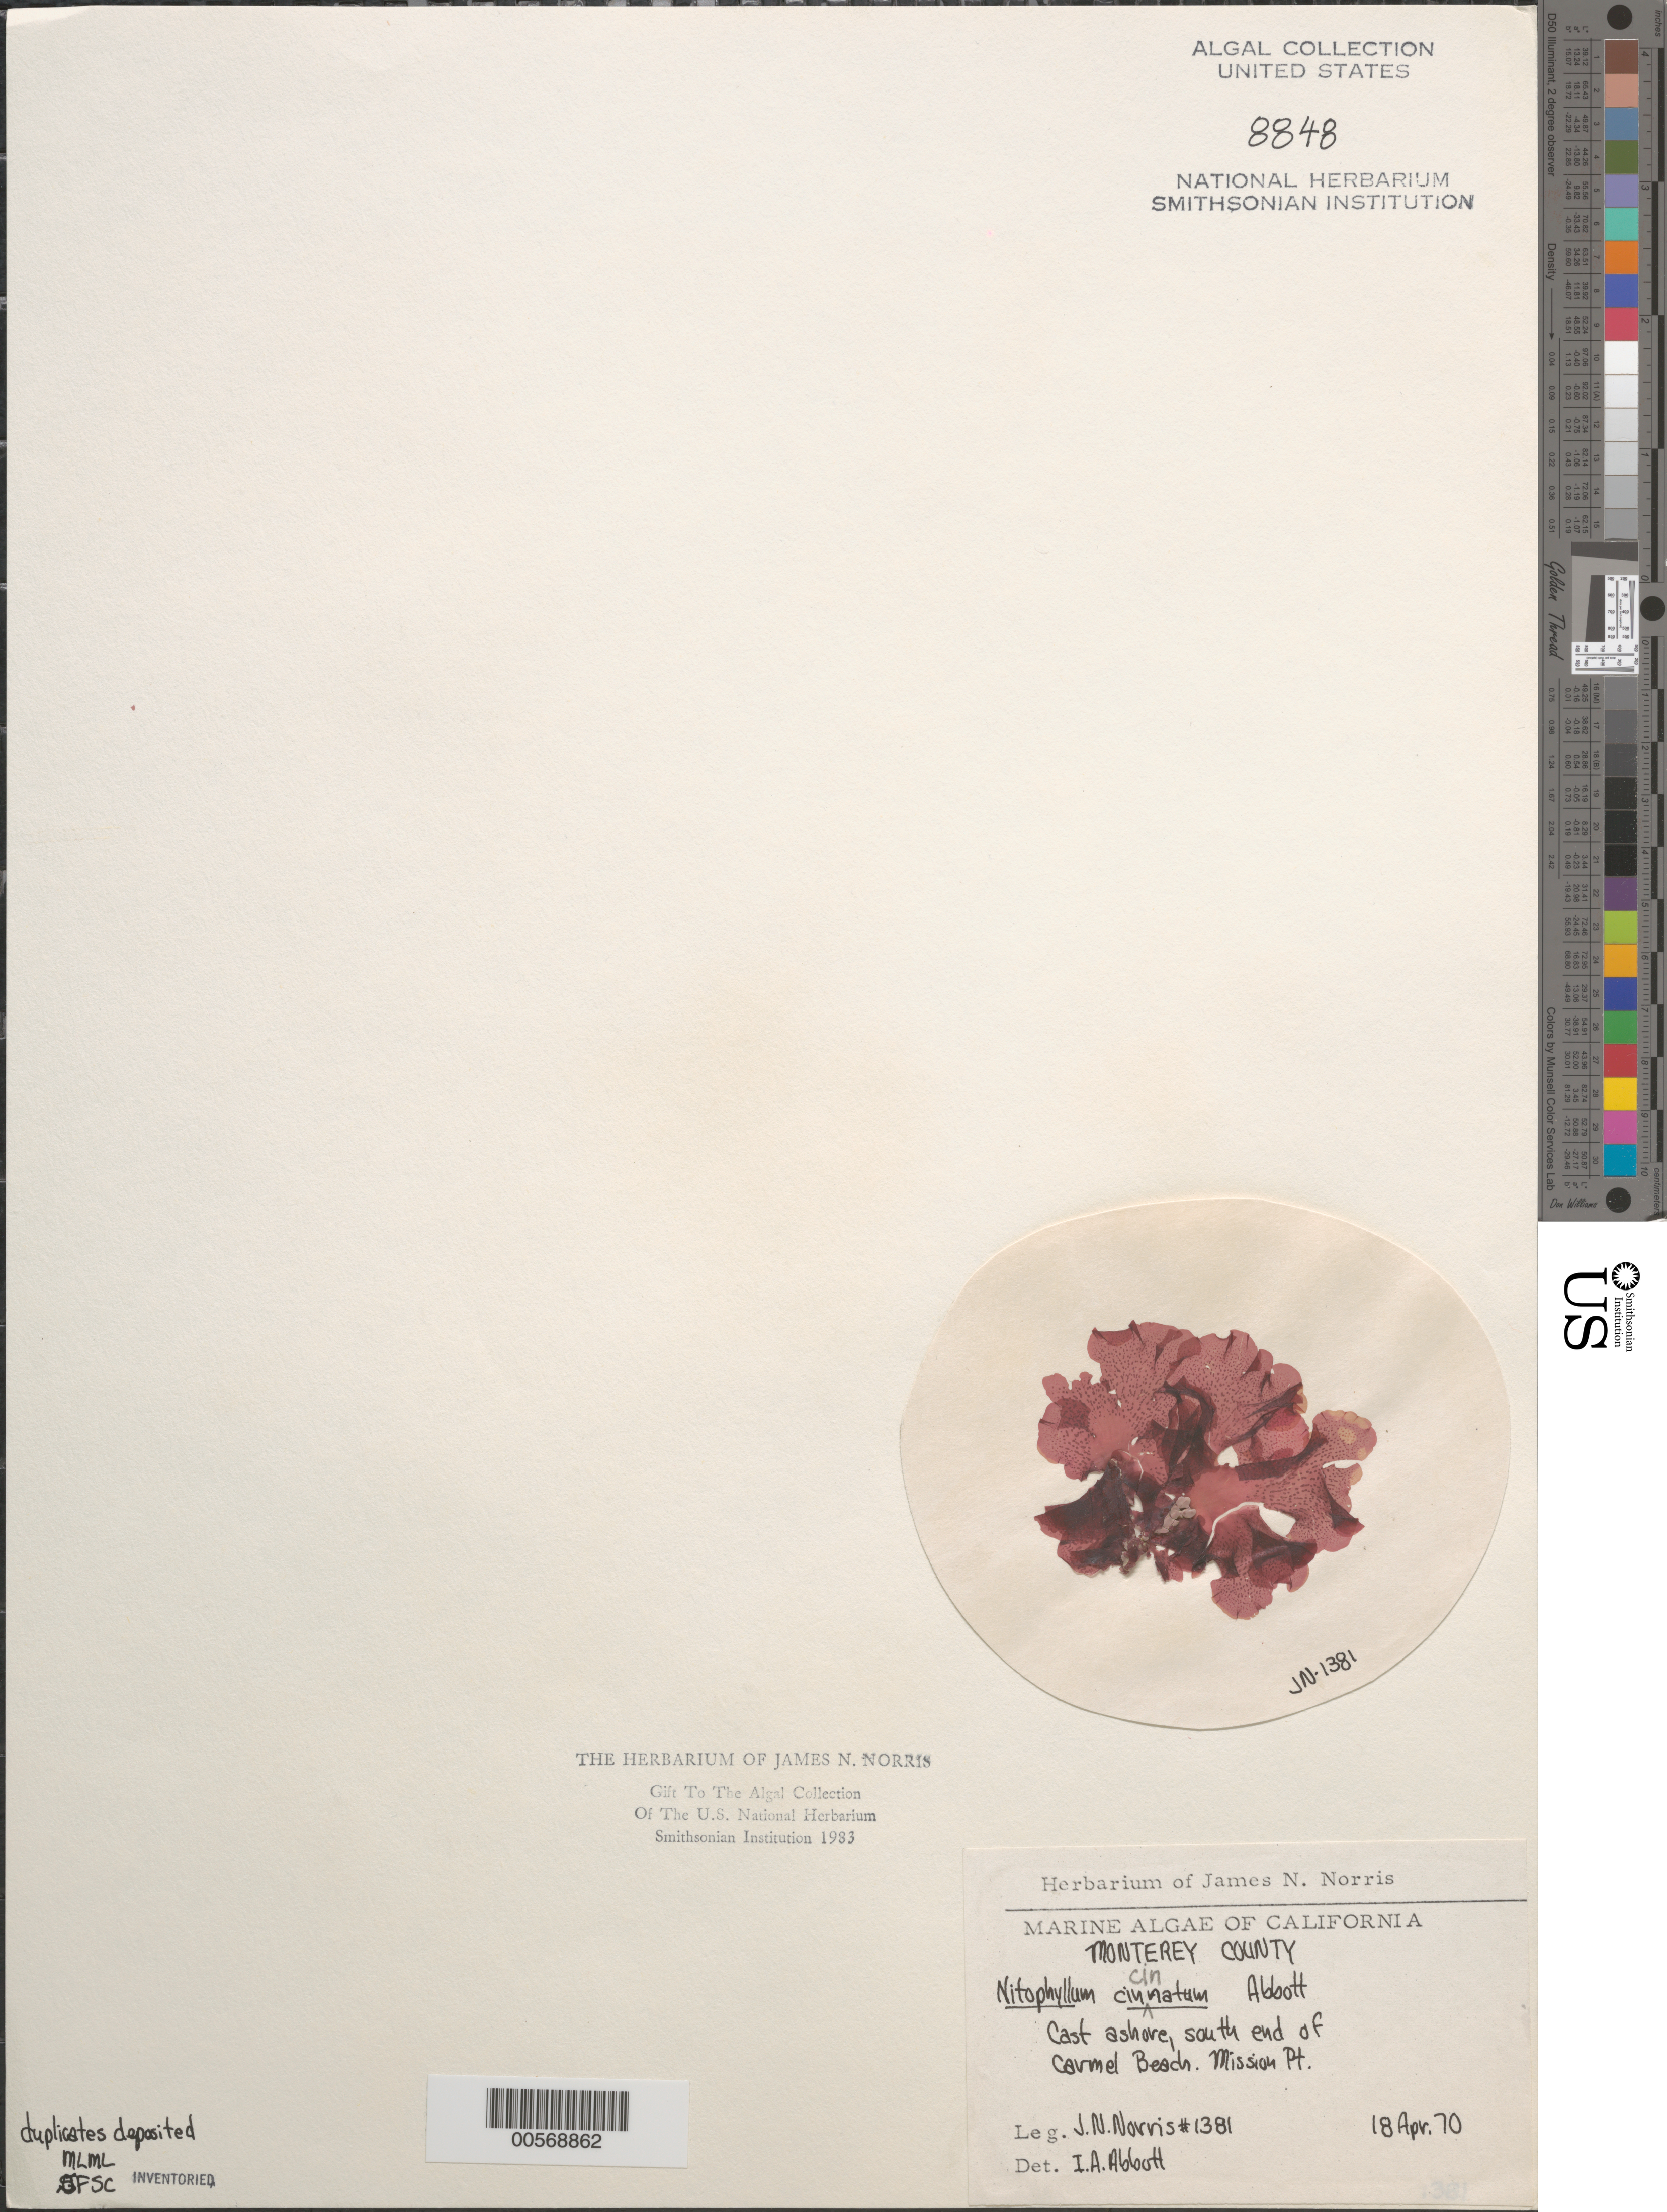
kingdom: Plantae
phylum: Rhodophyta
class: Florideophyceae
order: Ceramiales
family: Delesseriaceae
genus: Nitophyllum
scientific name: Nitophyllum cincinnatum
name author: I.A. Abbott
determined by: Abbott, Isabella A.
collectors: J. N. Norris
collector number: JN-1381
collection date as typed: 18 Apr 1970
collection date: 1970-04-18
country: United States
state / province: California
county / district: Monterey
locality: Mission Point, Carmel Beach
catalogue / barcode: US 8848